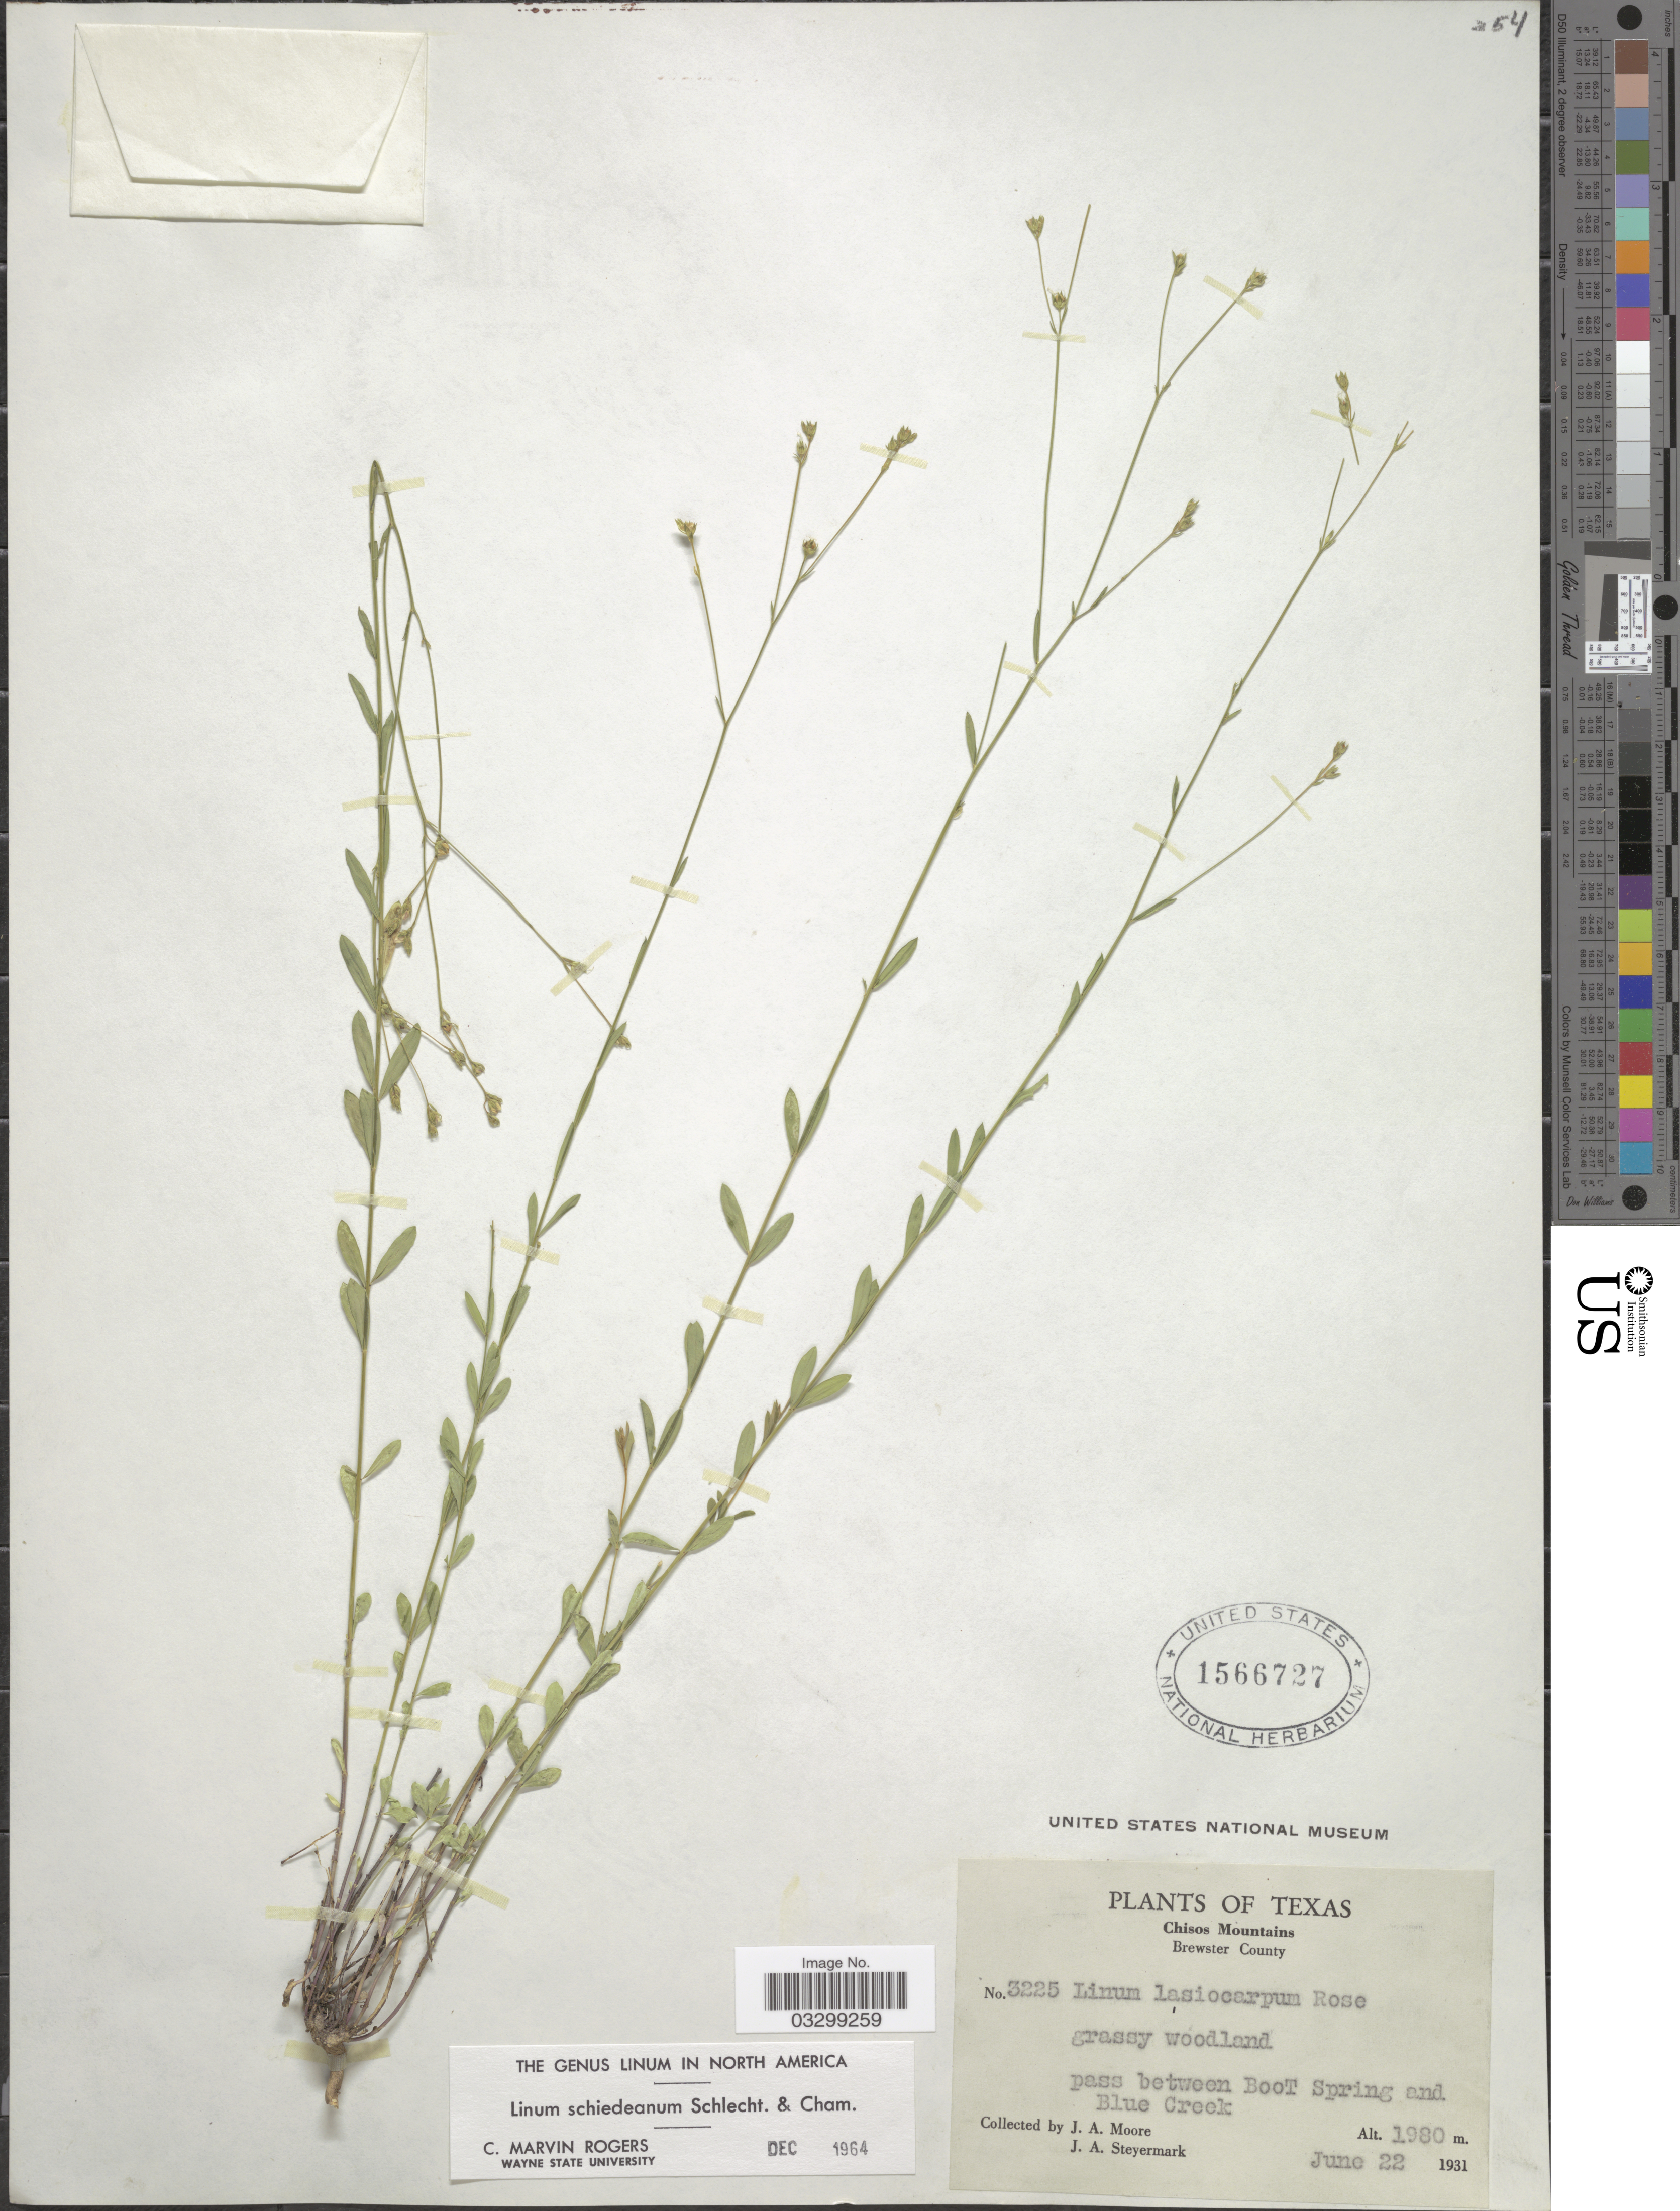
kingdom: Plantae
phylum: Tracheophyta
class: Magnoliopsida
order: Malpighiales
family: Linaceae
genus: Linum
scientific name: Linum schiedeanum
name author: Schltdl. & Cham.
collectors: J. A. Moore & J. Steyermark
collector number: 3225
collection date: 1931-06-22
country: United States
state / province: Texas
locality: Chisos Mountains. Brewster County. Pass between Boot Spring and Blue Creek.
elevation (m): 1980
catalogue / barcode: US 1566727